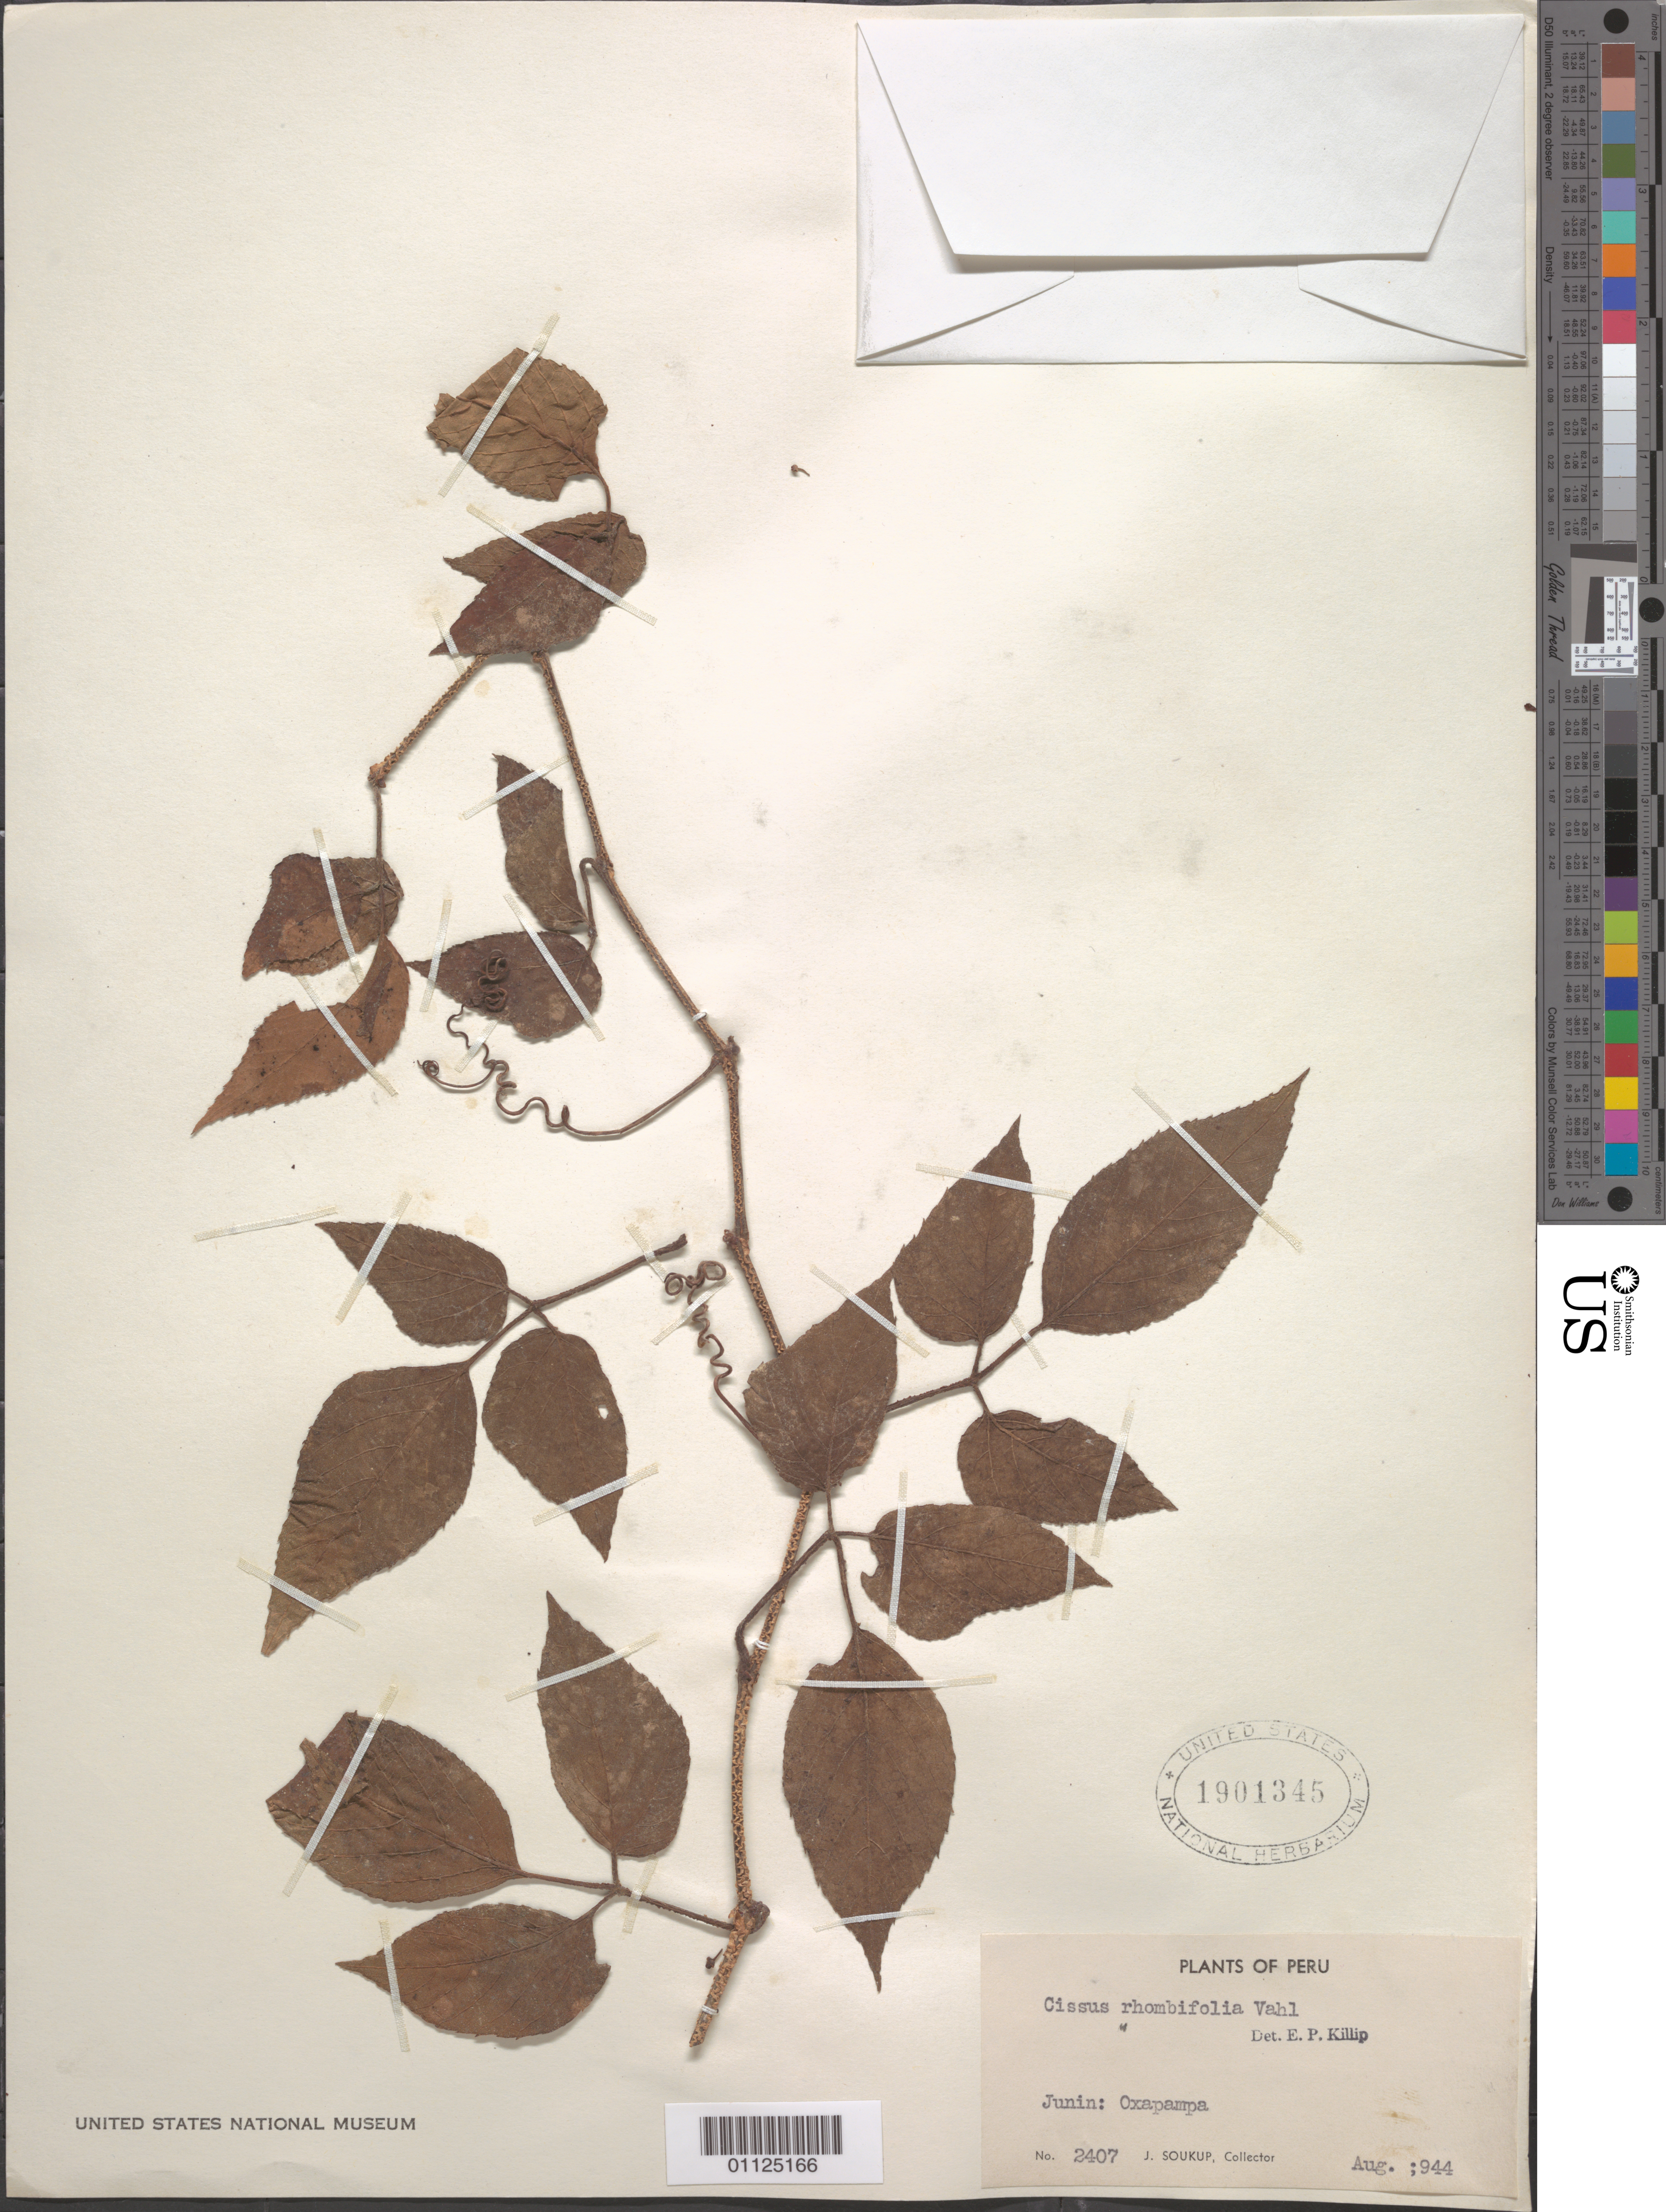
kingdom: Plantae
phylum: Tracheophyta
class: Magnoliopsida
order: Vitales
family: Vitaceae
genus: Cissus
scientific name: Cissus obliqua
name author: Ruiz & Pav.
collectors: J. J. Soukup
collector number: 2407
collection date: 1944-08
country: Peru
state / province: Junín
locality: Oxapampa.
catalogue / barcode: US 1901345